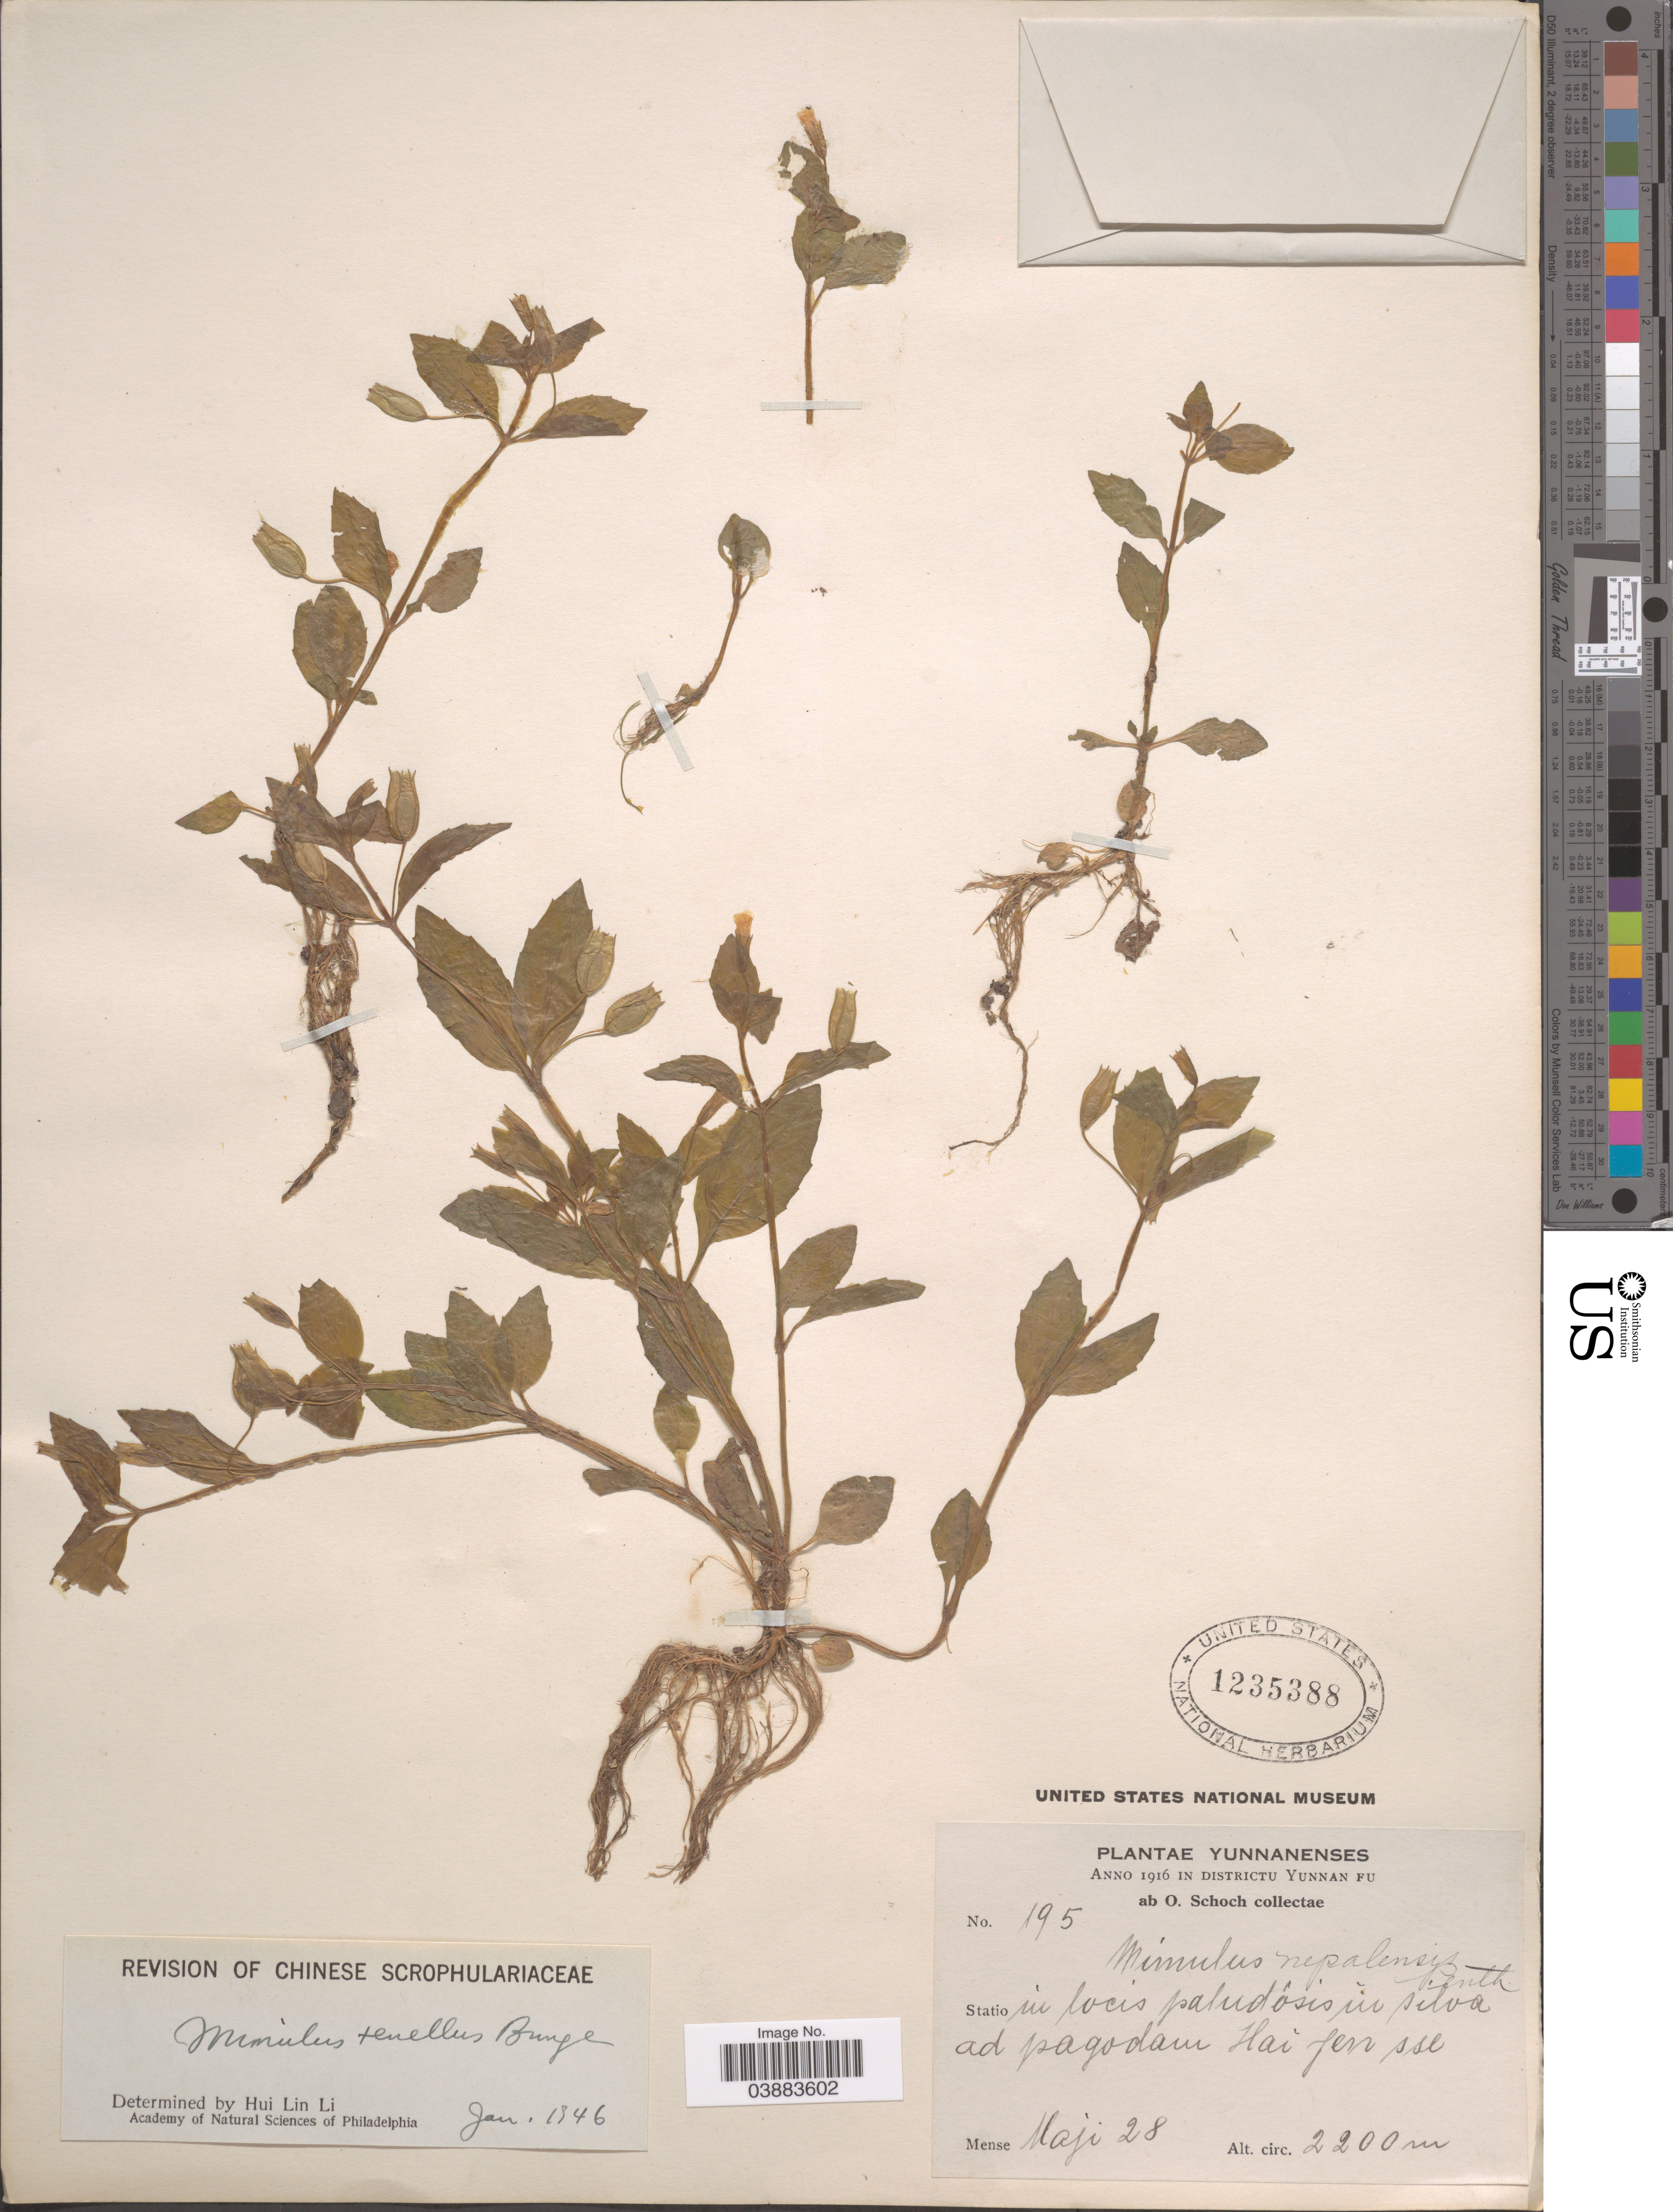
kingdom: Plantae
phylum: Tracheophyta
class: Magnoliopsida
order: Lamiales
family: Phrymaceae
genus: Mimulus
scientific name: Mimulus tenellus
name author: Bunge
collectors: O. Schoch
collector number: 195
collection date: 1916-05-28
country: China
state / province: Yunnan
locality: In Districtu Yunnan Fu. Statio in locis paludosis in silva ad pagodam Hai fen sse. [interpreted]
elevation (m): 2200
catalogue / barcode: US 1235388